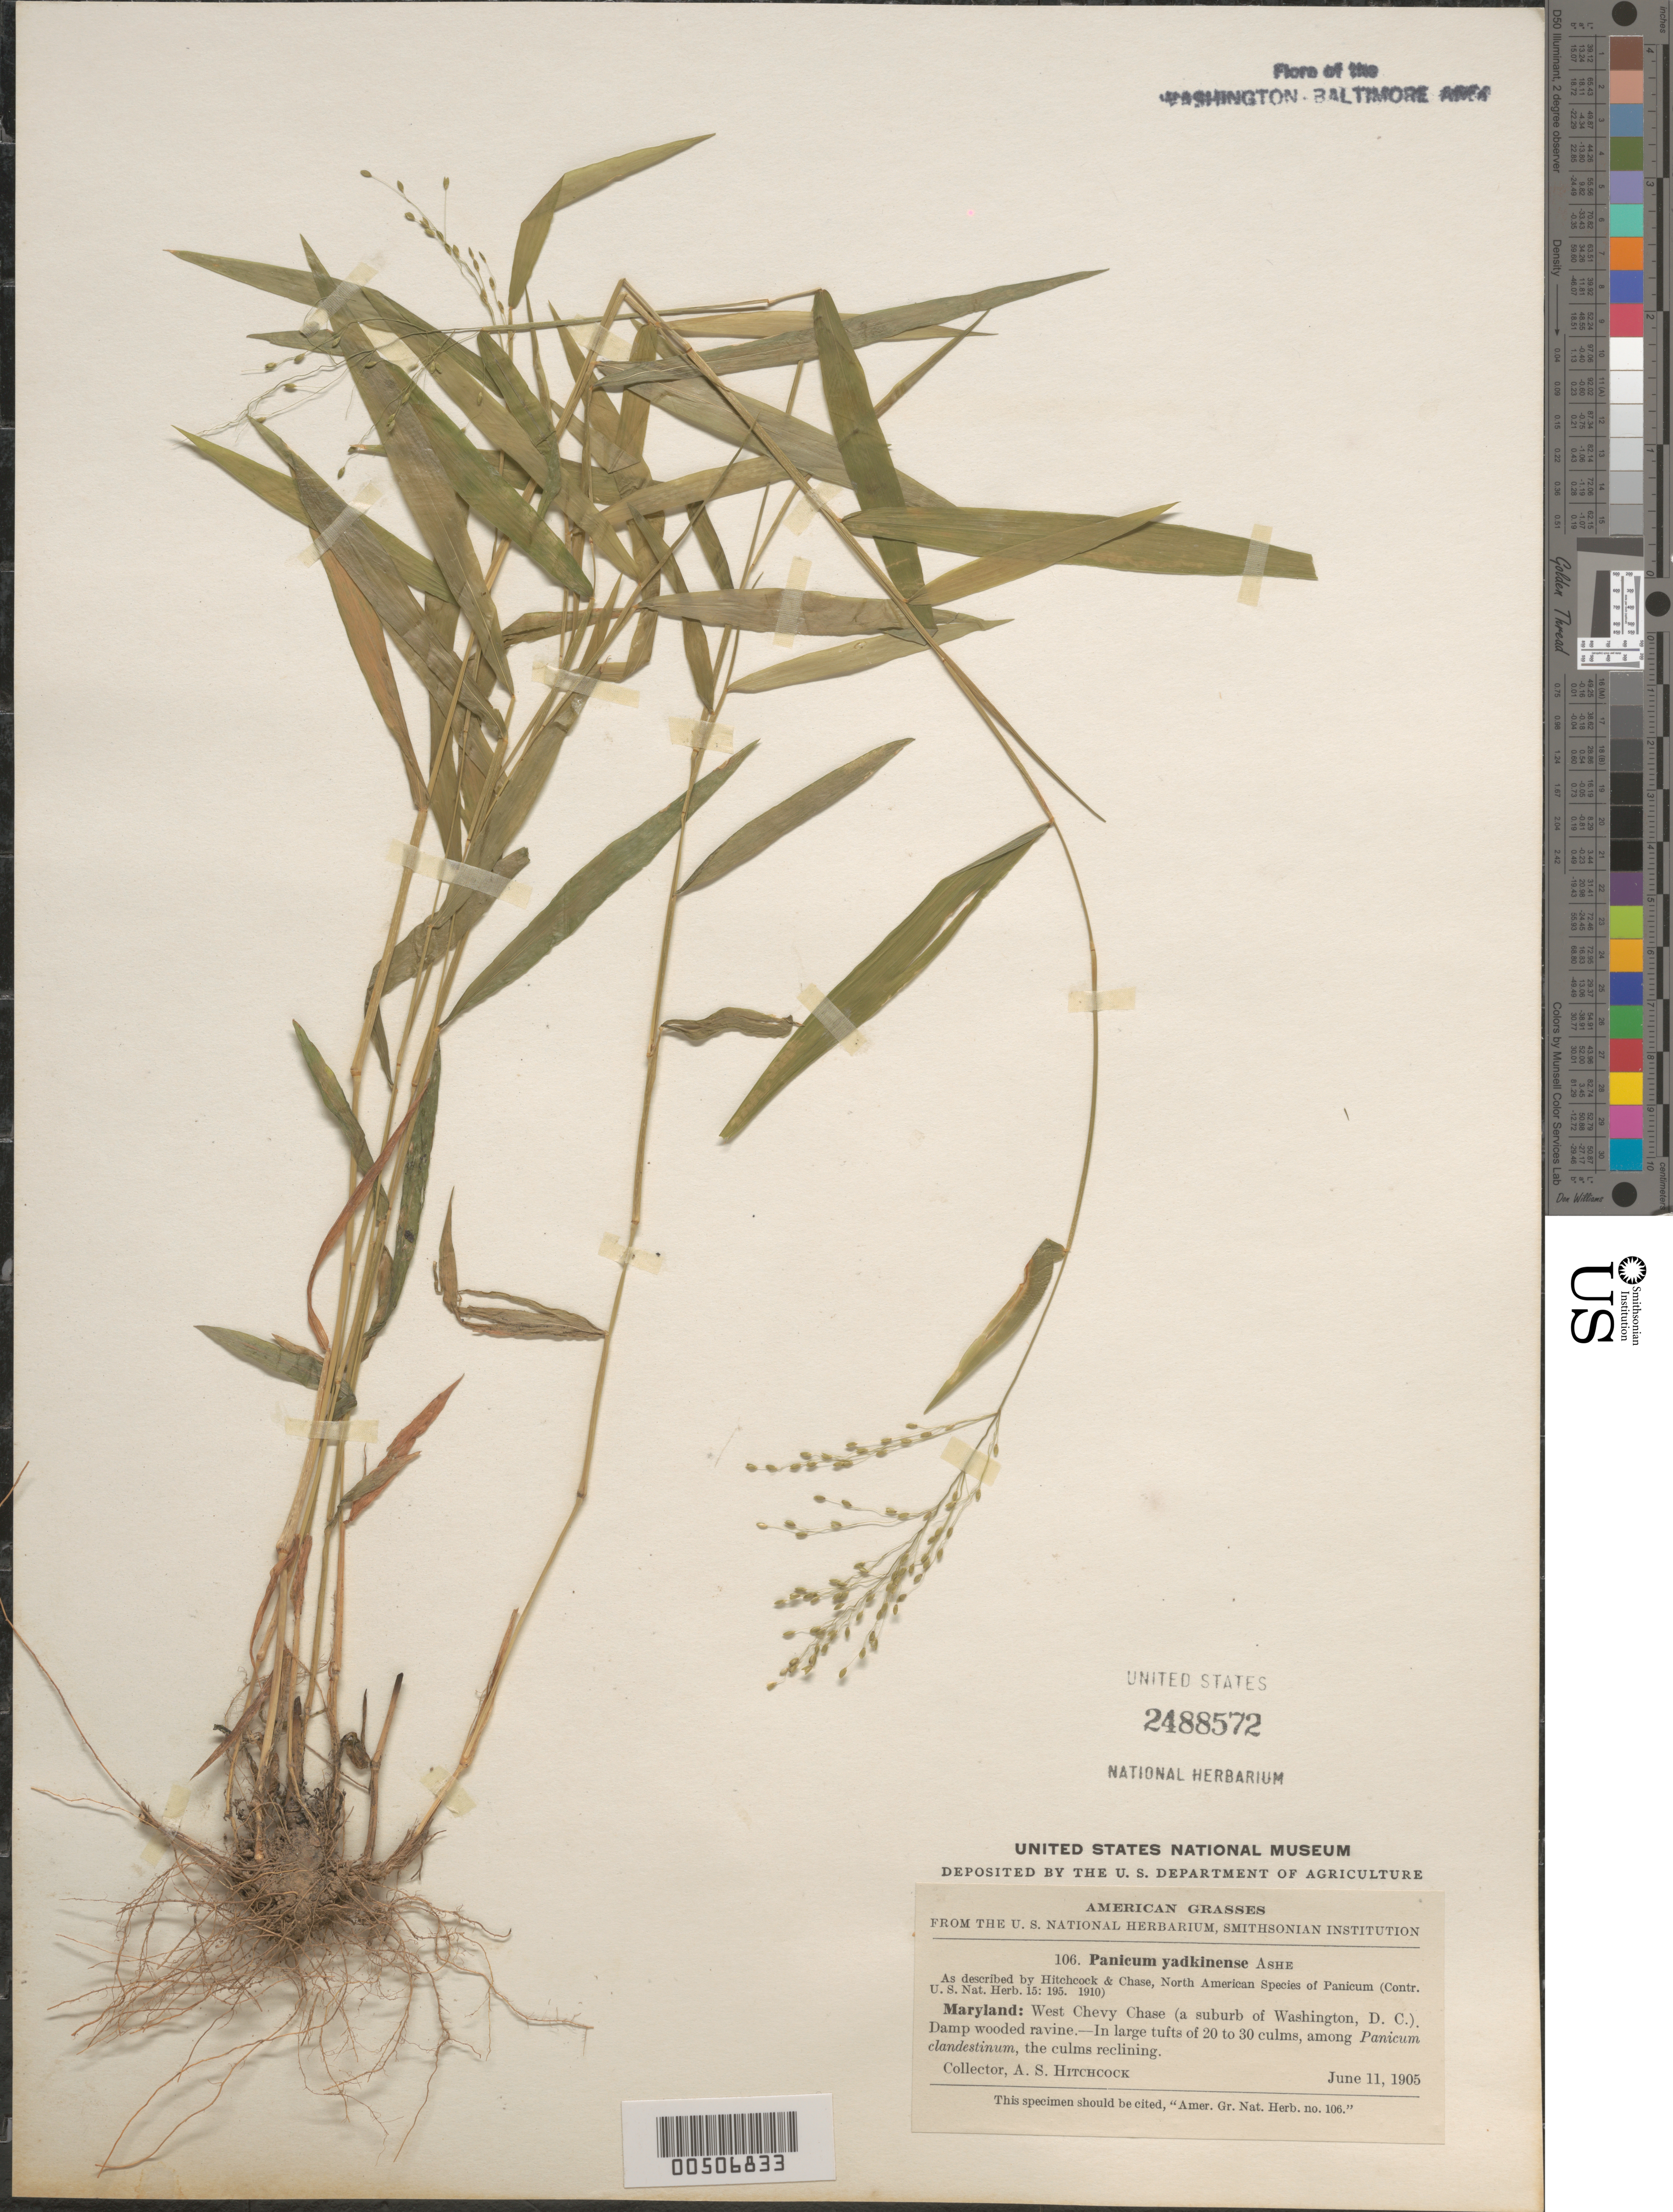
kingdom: Plantae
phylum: Tracheophyta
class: Liliopsida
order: Poales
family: Poaceae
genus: Dichanthelium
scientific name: Dichanthelium dichotomum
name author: (L.) Gould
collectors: A. S. Hitchcock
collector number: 106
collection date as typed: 11 Jun 1905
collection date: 1905-06-11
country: United States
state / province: Maryland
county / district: Montgomery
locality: West Chevy Chase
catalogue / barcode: US 2488572